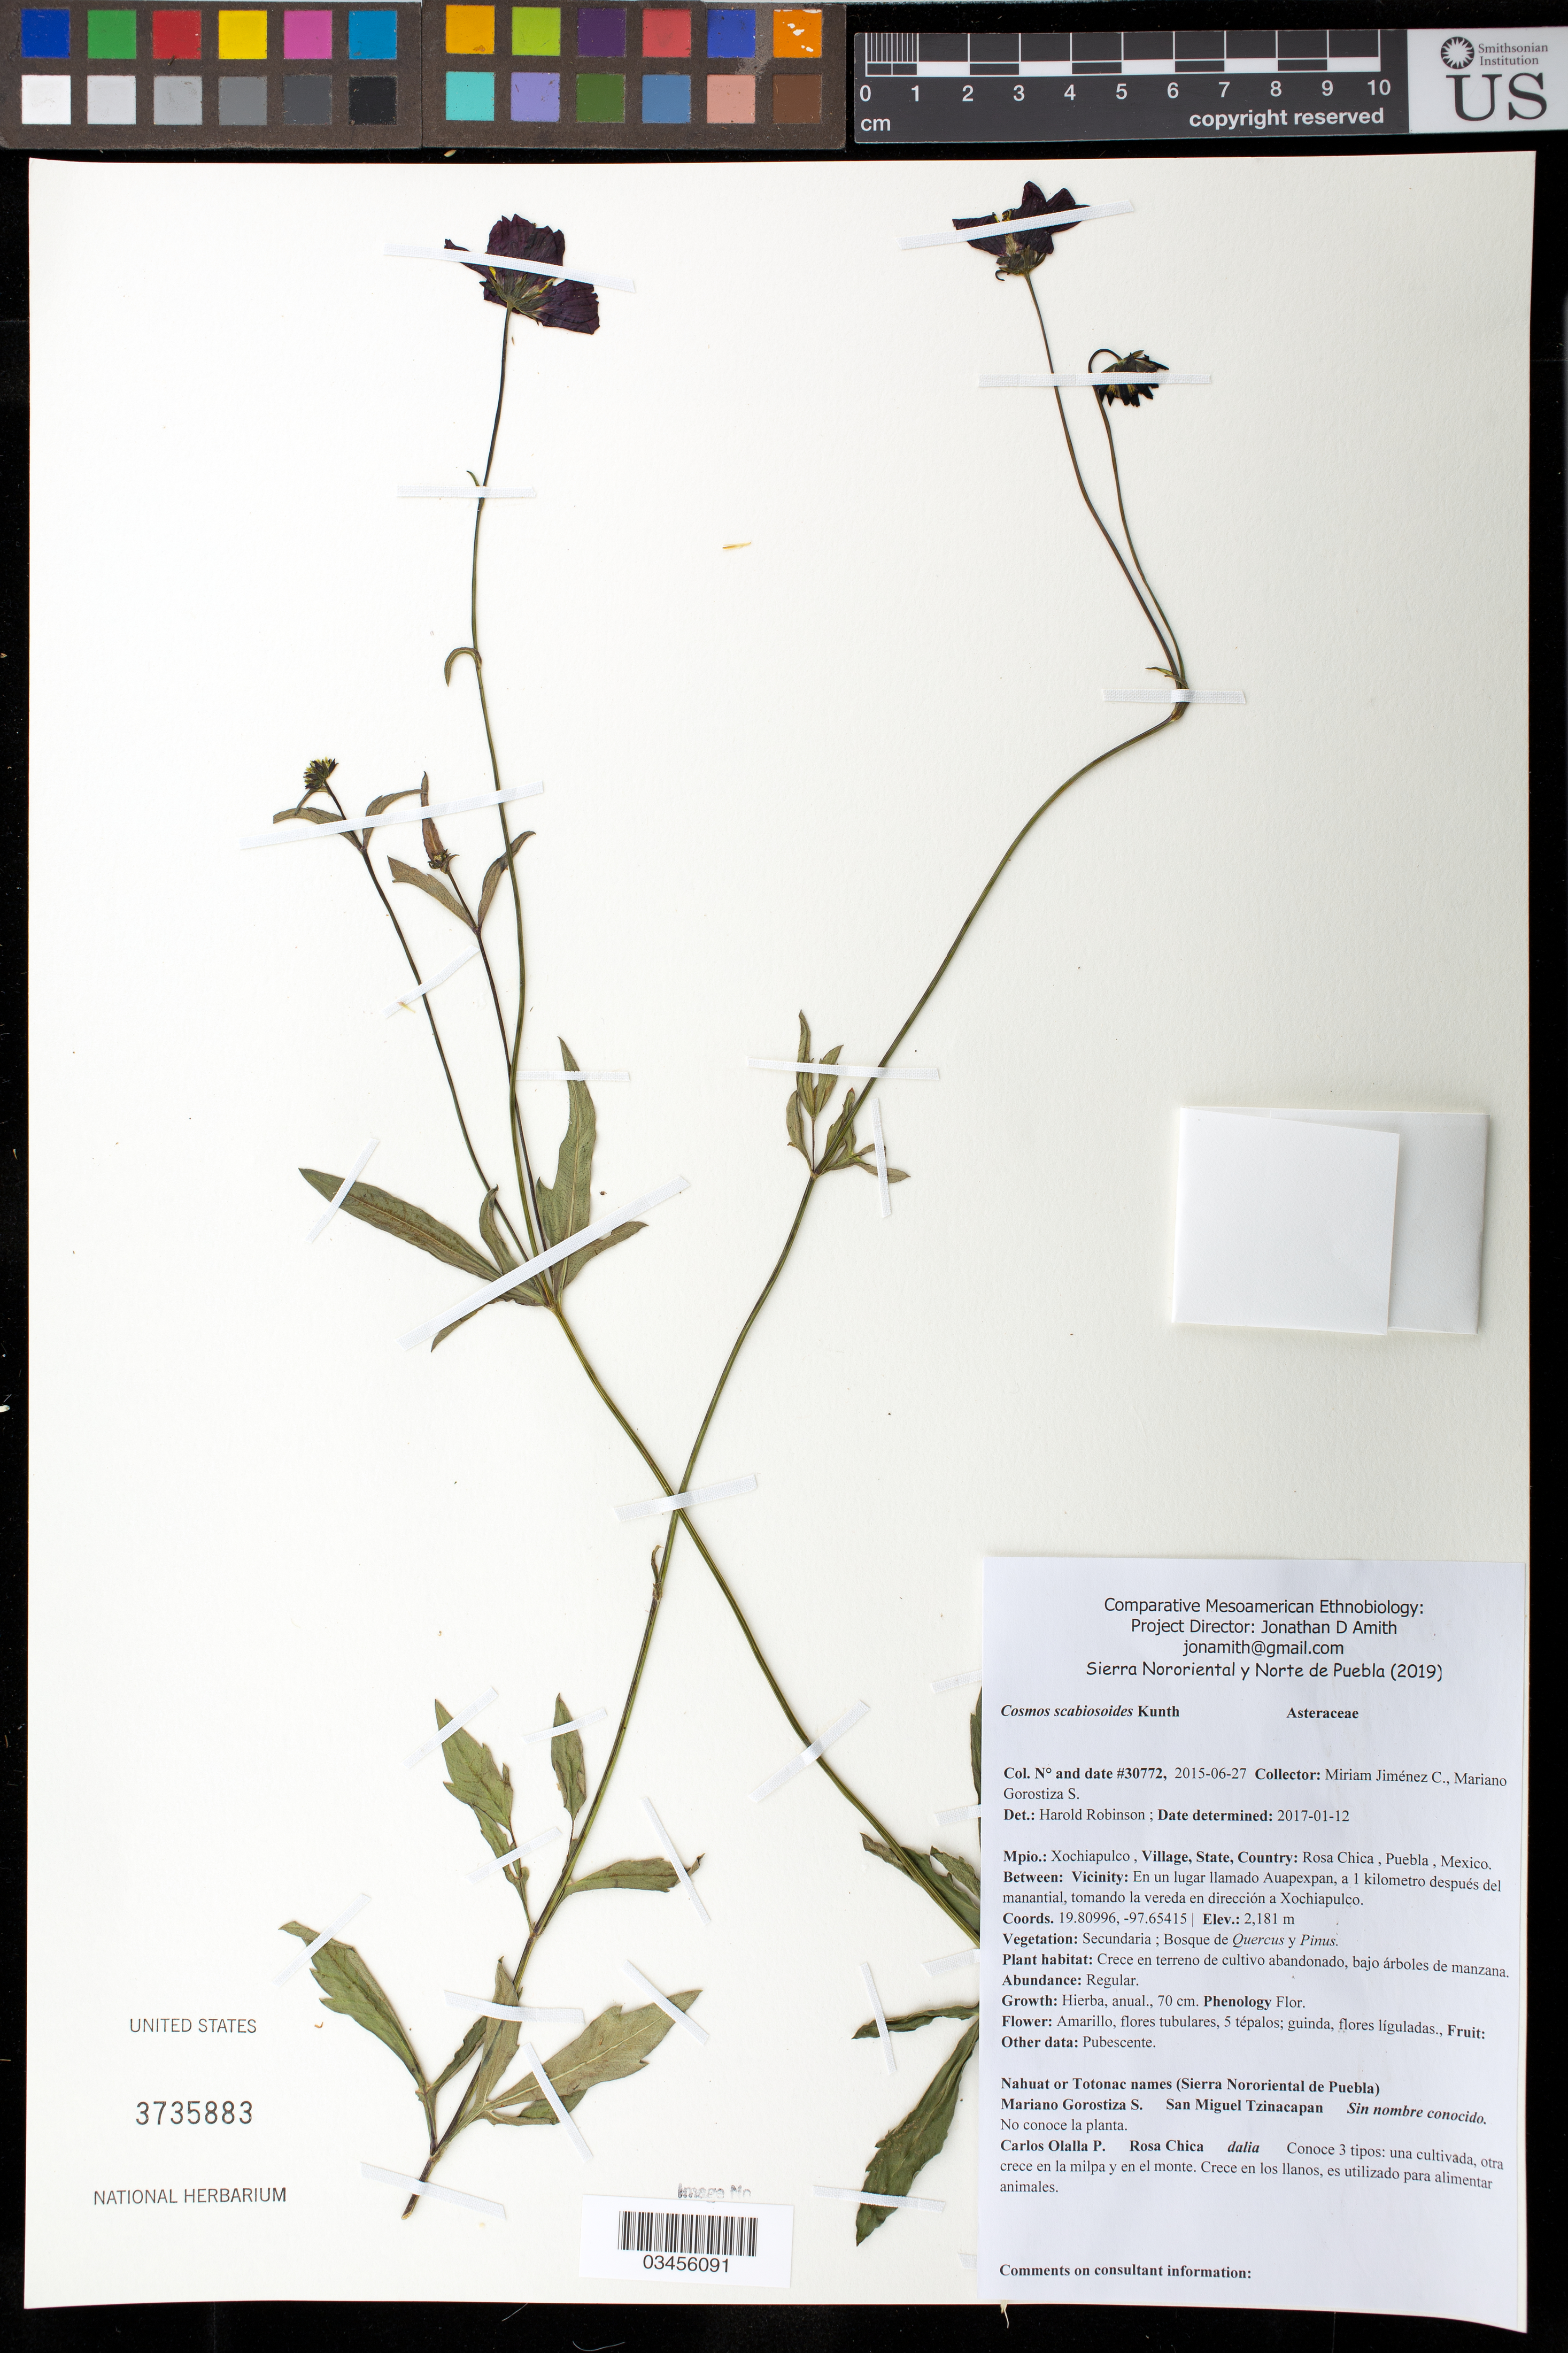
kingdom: Plantae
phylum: Tracheophyta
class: Magnoliopsida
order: Asterales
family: Asteraceae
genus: Cosmos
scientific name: Cosmos scabiosoides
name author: Kunth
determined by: Robinson, Harold E., (US)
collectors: M. Jiménez Chimil & M. Gorostiza S.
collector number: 30772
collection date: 2015-06-27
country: México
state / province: Puebla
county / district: Xochiapulco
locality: PUEBLO: Rosa Chica; LOCALIDAD EXACTA: En Auapexpan, a 1 kilómetro después del manantial, tomando la vereda en dirección a Xochiapulco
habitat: Bosque de Quercus y Pinus | Terreno de cultivo abandonado, bajo árboles de manzana.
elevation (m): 2181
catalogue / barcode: US 3735883